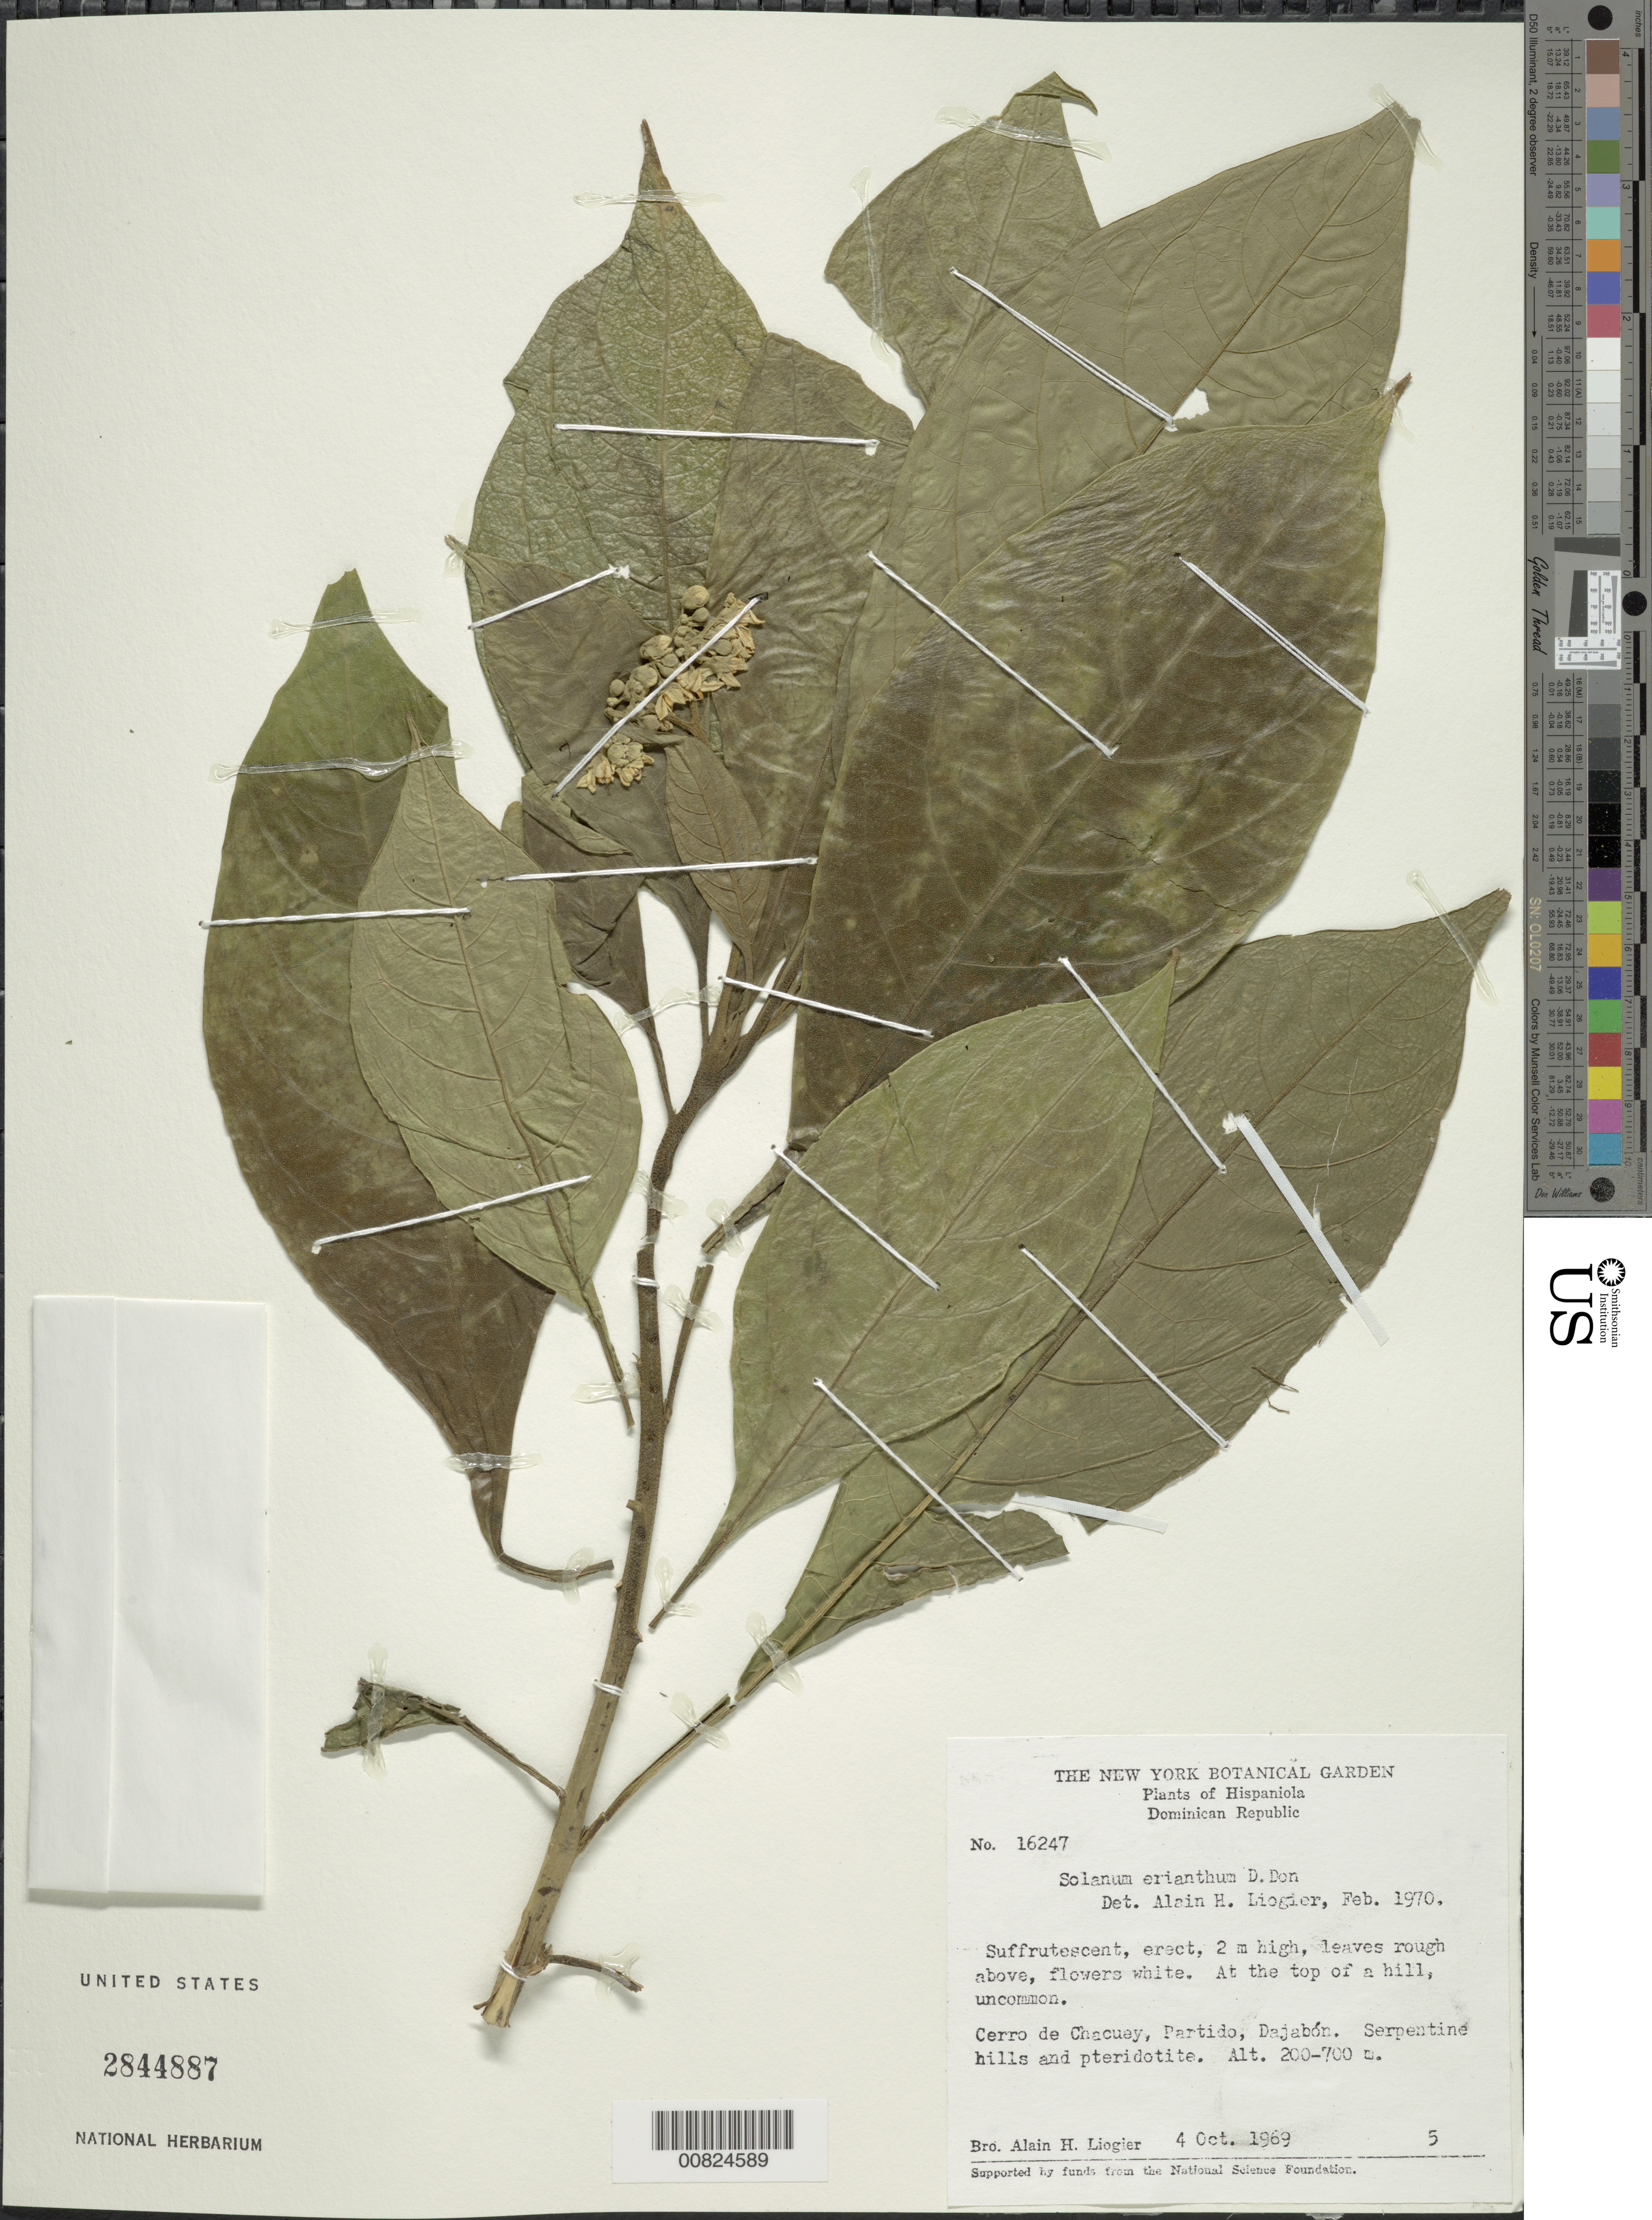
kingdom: Plantae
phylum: Tracheophyta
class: Magnoliopsida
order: Solanales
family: Solanaceae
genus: Solanum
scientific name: Solanum erianthum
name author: D. Don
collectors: A. H. Liogier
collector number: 16247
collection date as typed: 04 Oct 1969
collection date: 1969-10-04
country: Dominican Republic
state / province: Dajabon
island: Hispaniola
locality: Cerro de Chacuey, Partido Dajabón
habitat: On hilltop. Serpentine hills and pteridotite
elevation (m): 200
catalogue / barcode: US 2844887